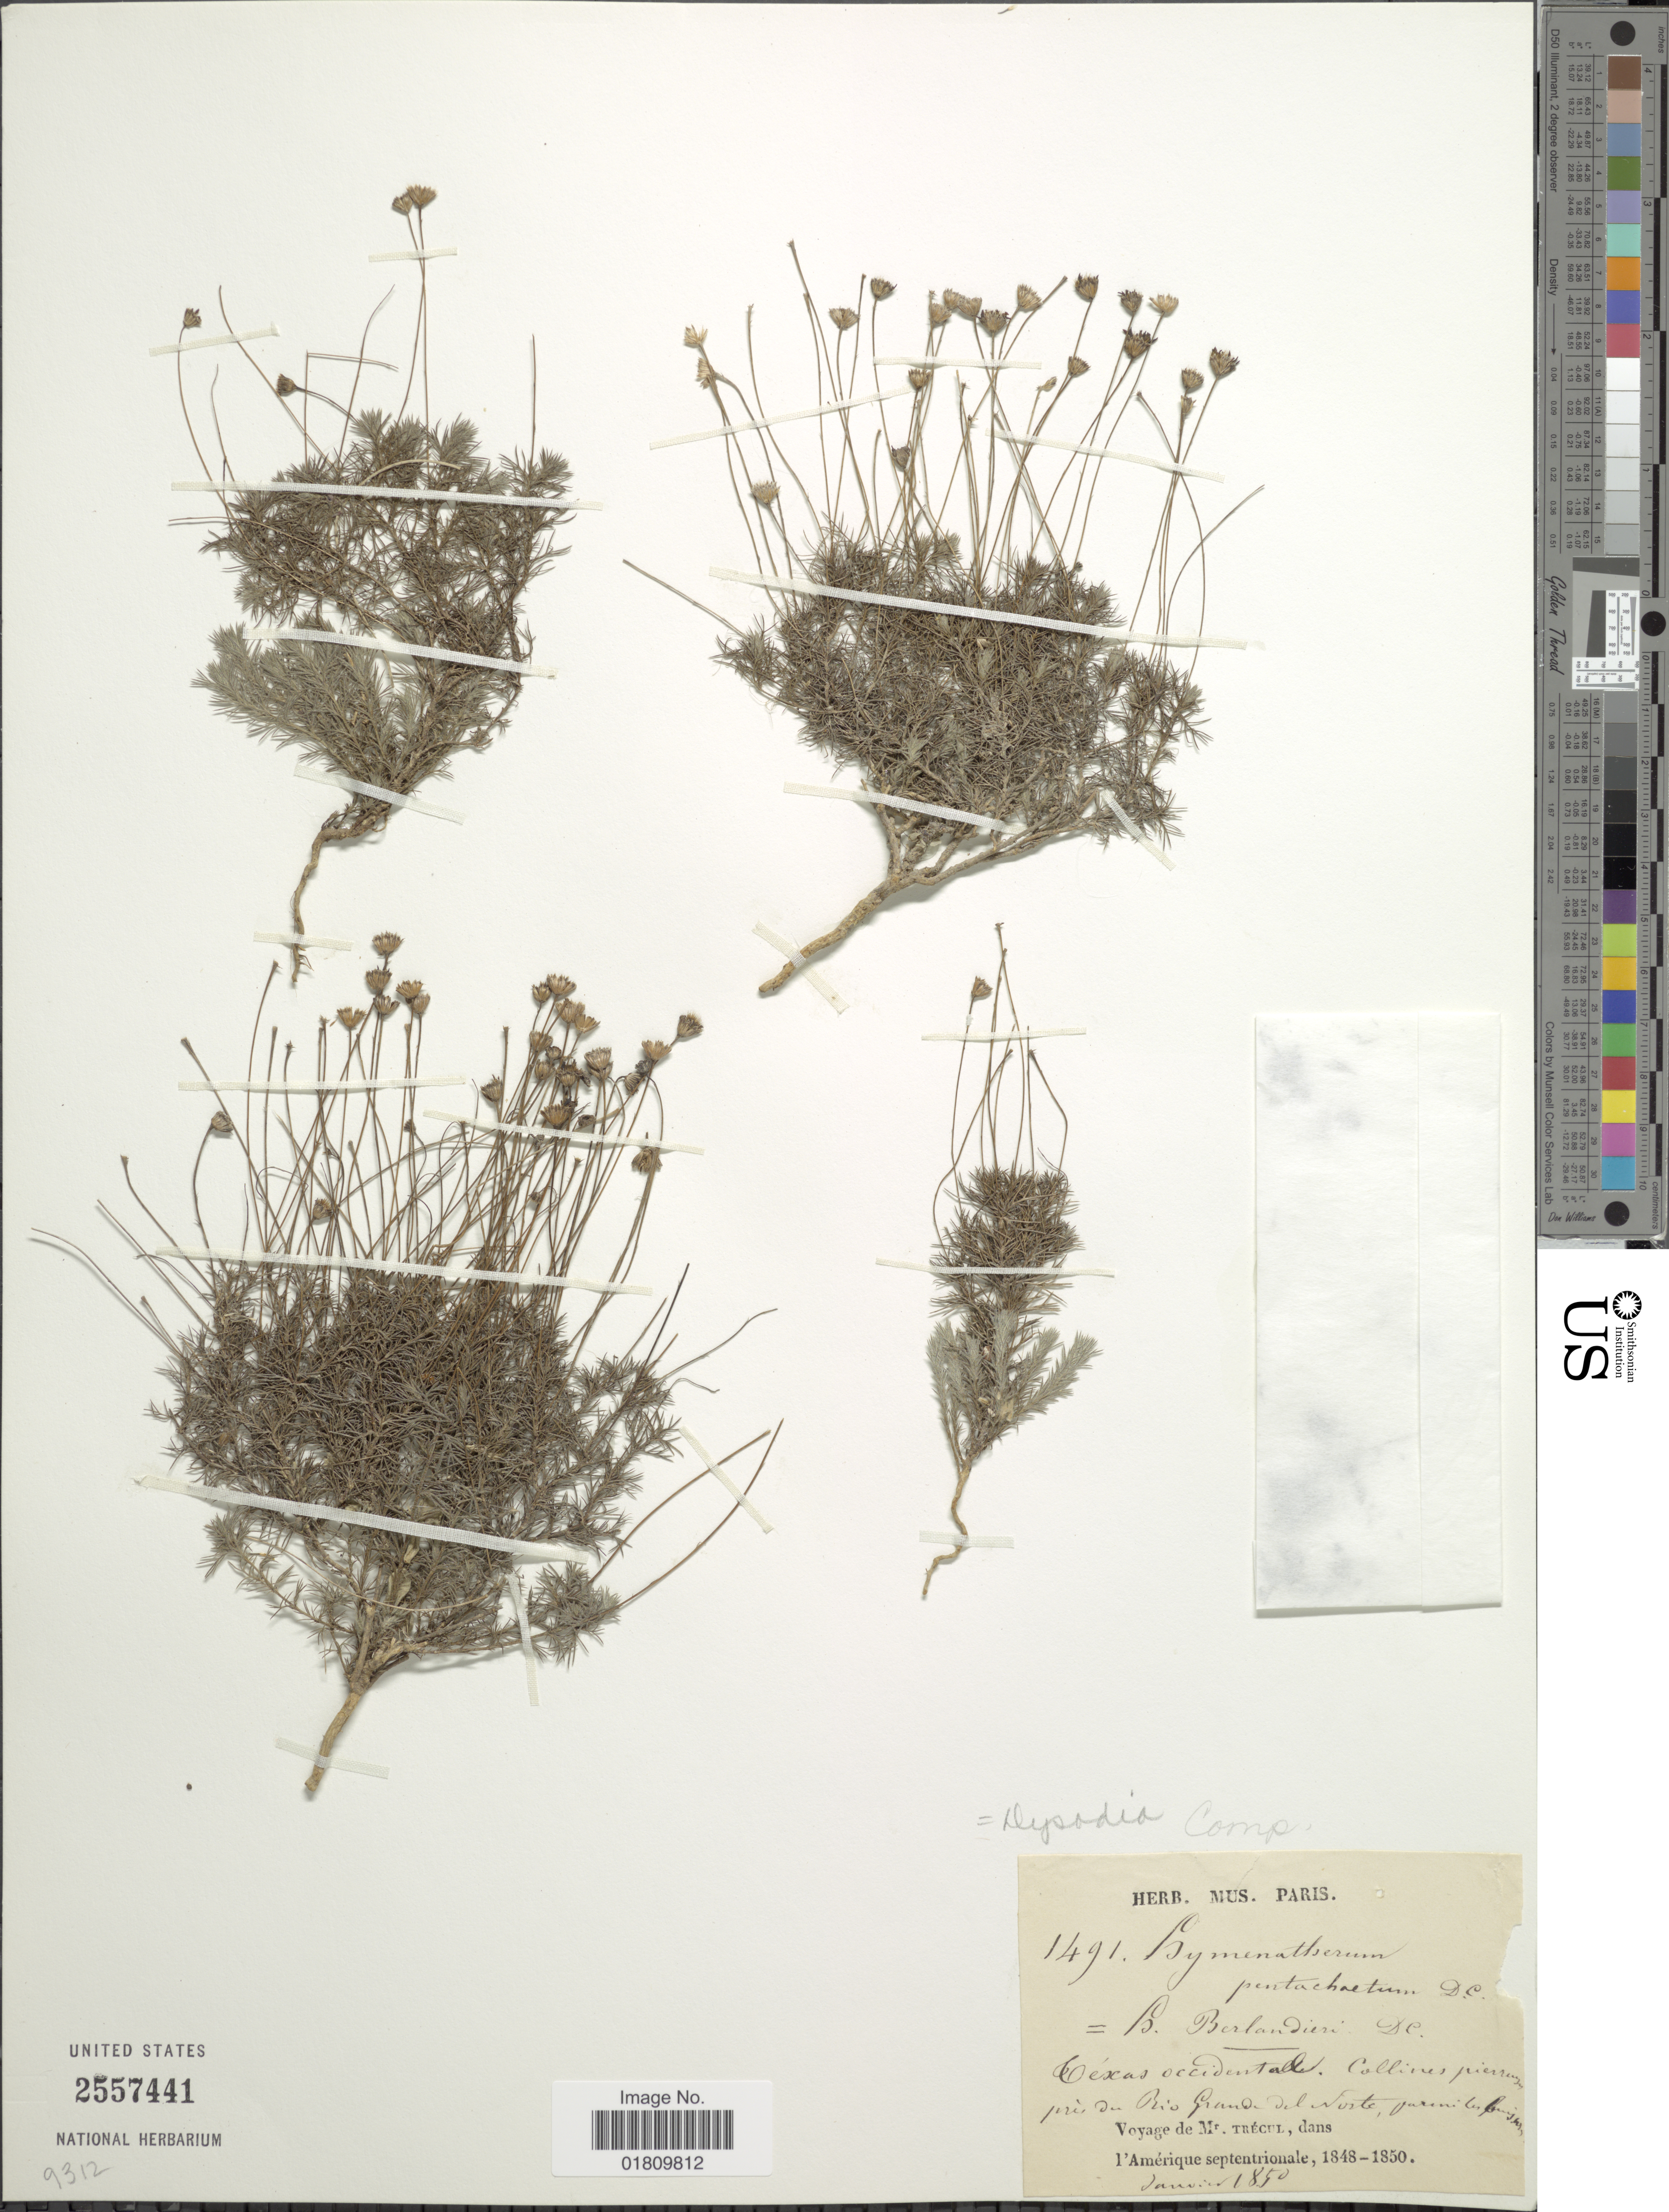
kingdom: Plantae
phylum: Tracheophyta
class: Magnoliopsida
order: Asterales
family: Asteraceae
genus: Thymophylla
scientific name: Thymophylla pentachaeta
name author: (DC.) Small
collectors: A. Trécul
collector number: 1491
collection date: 1850-01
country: United States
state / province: Texas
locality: Collines perren, prés de Rio Grande del Norte, pariniles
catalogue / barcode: US 2557441